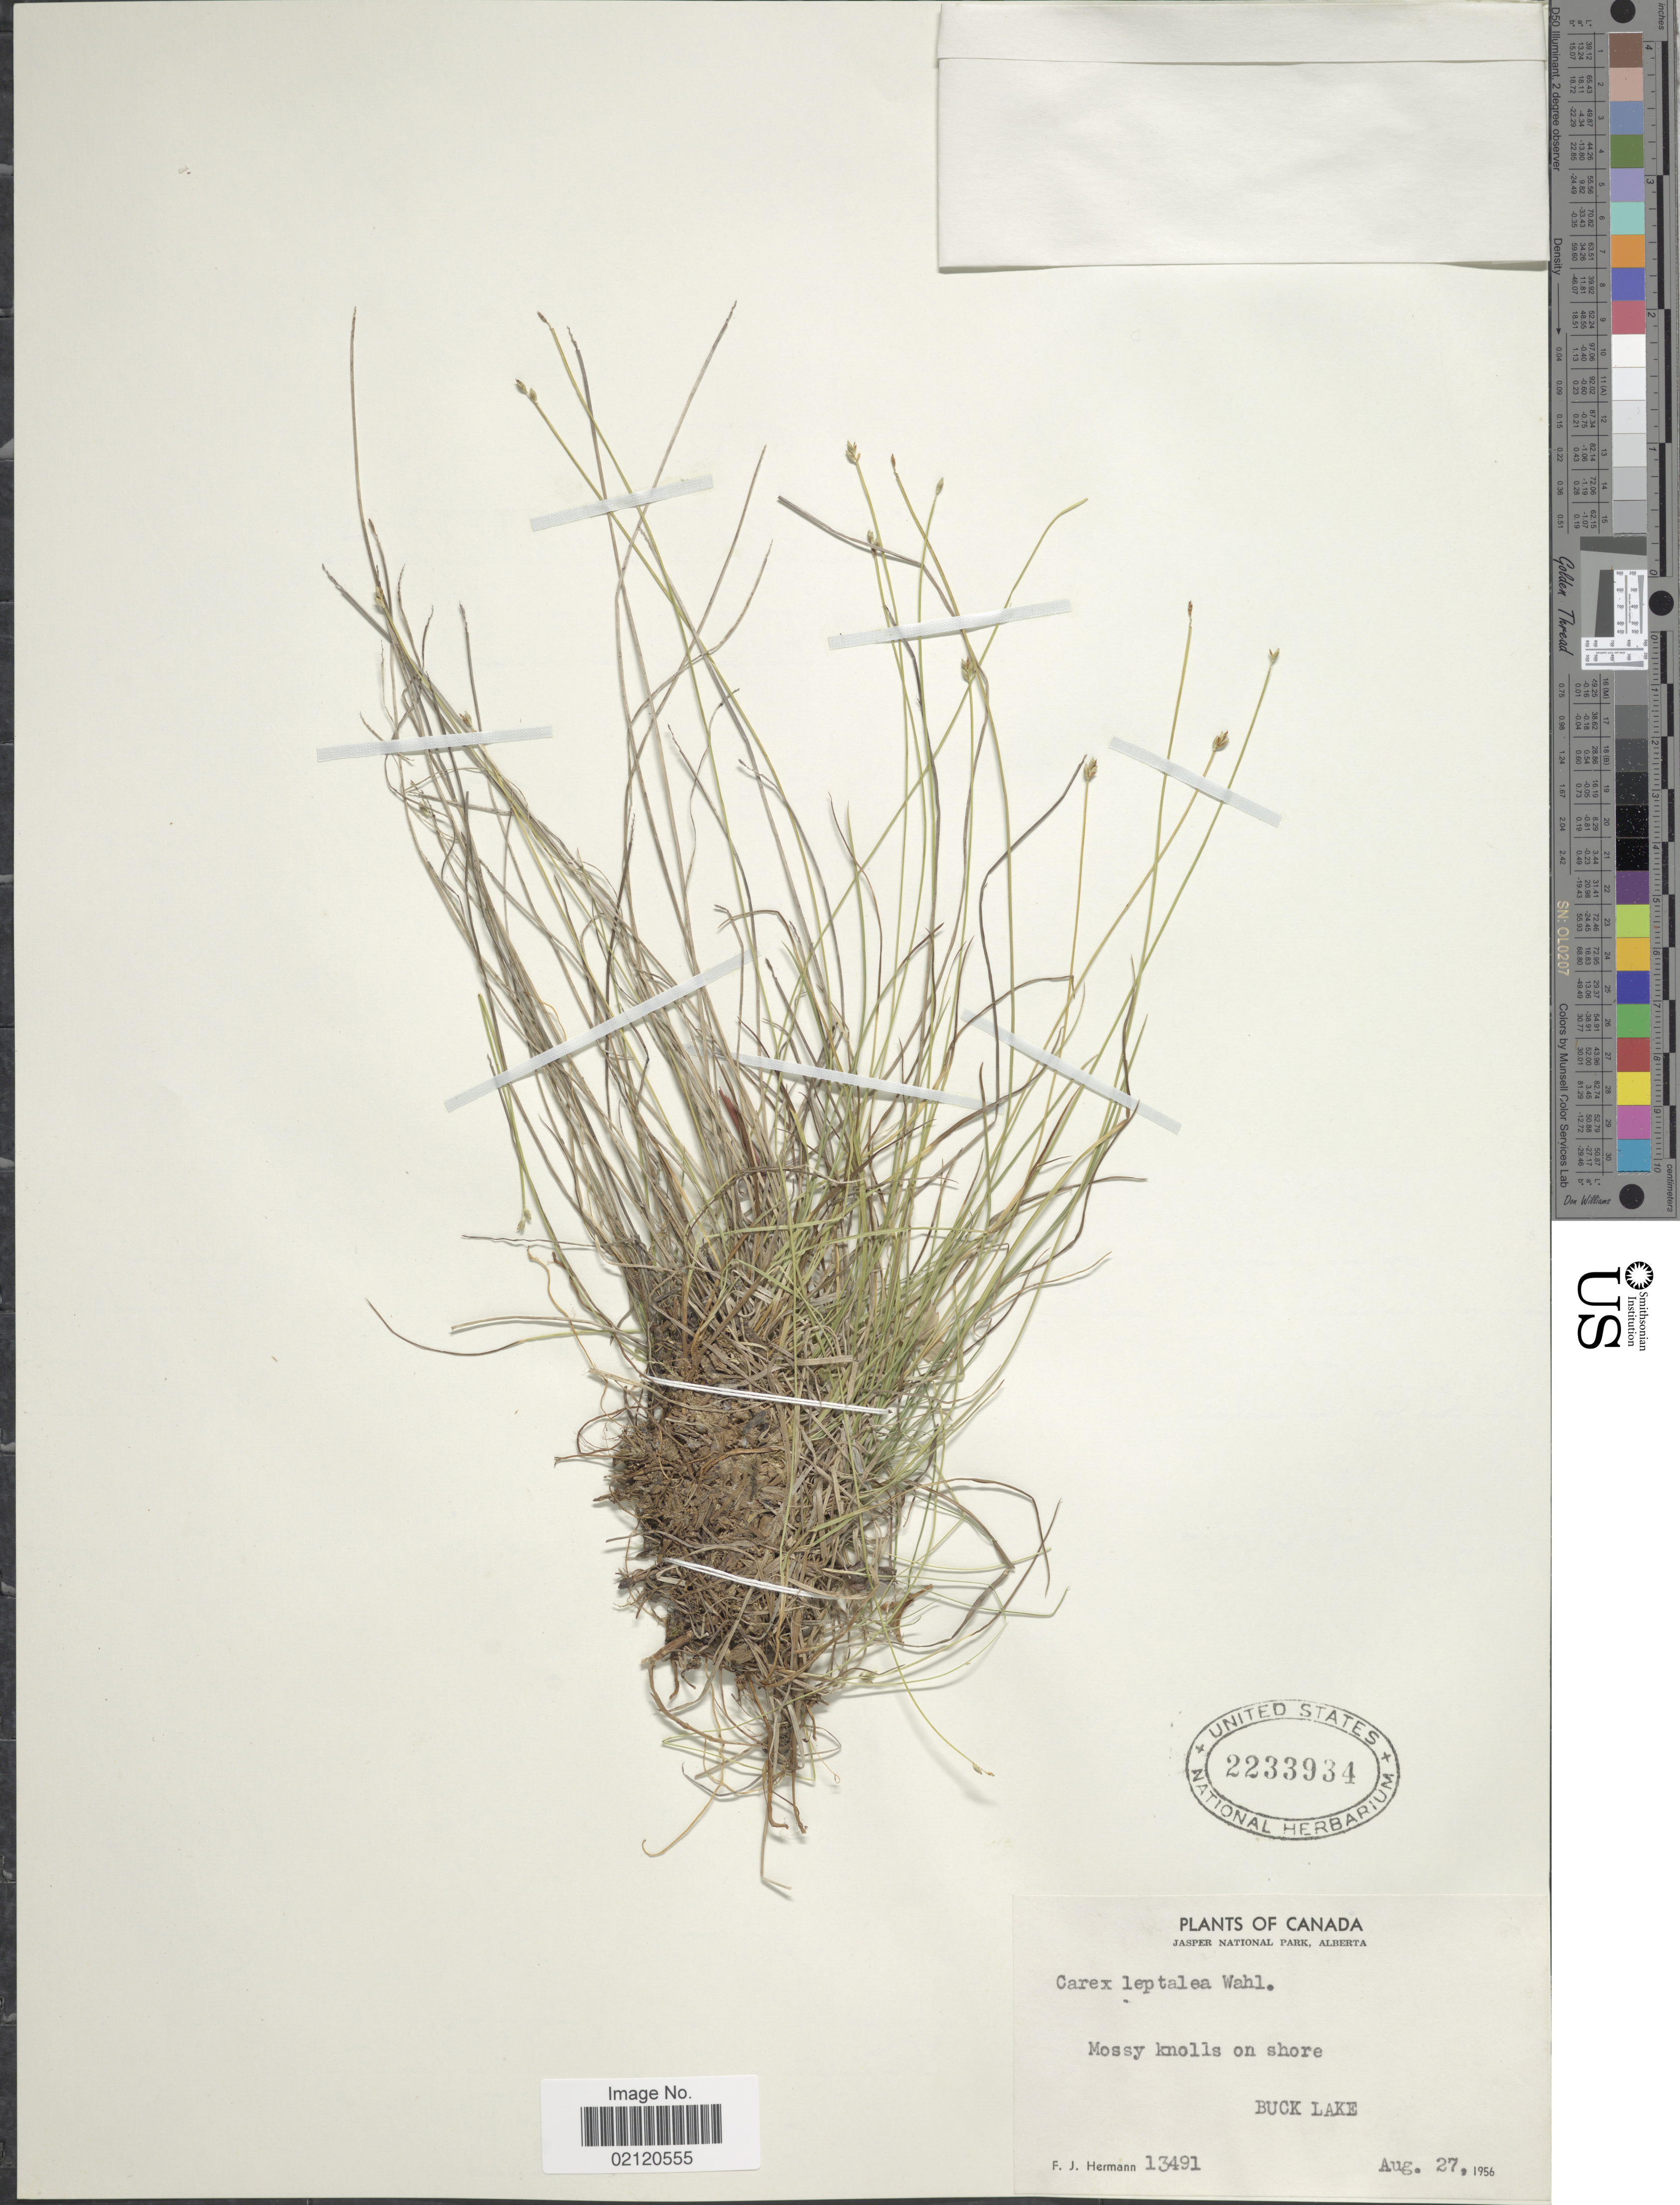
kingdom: Plantae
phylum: Tracheophyta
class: Liliopsida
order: Poales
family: Cyperaceae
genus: Carex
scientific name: Carex leptalea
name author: Wahlenb.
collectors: F. J. Hermann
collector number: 13491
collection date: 1956-08-27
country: Canada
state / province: Alberta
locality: Jasper National Park, Buck Lake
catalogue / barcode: US 2233934